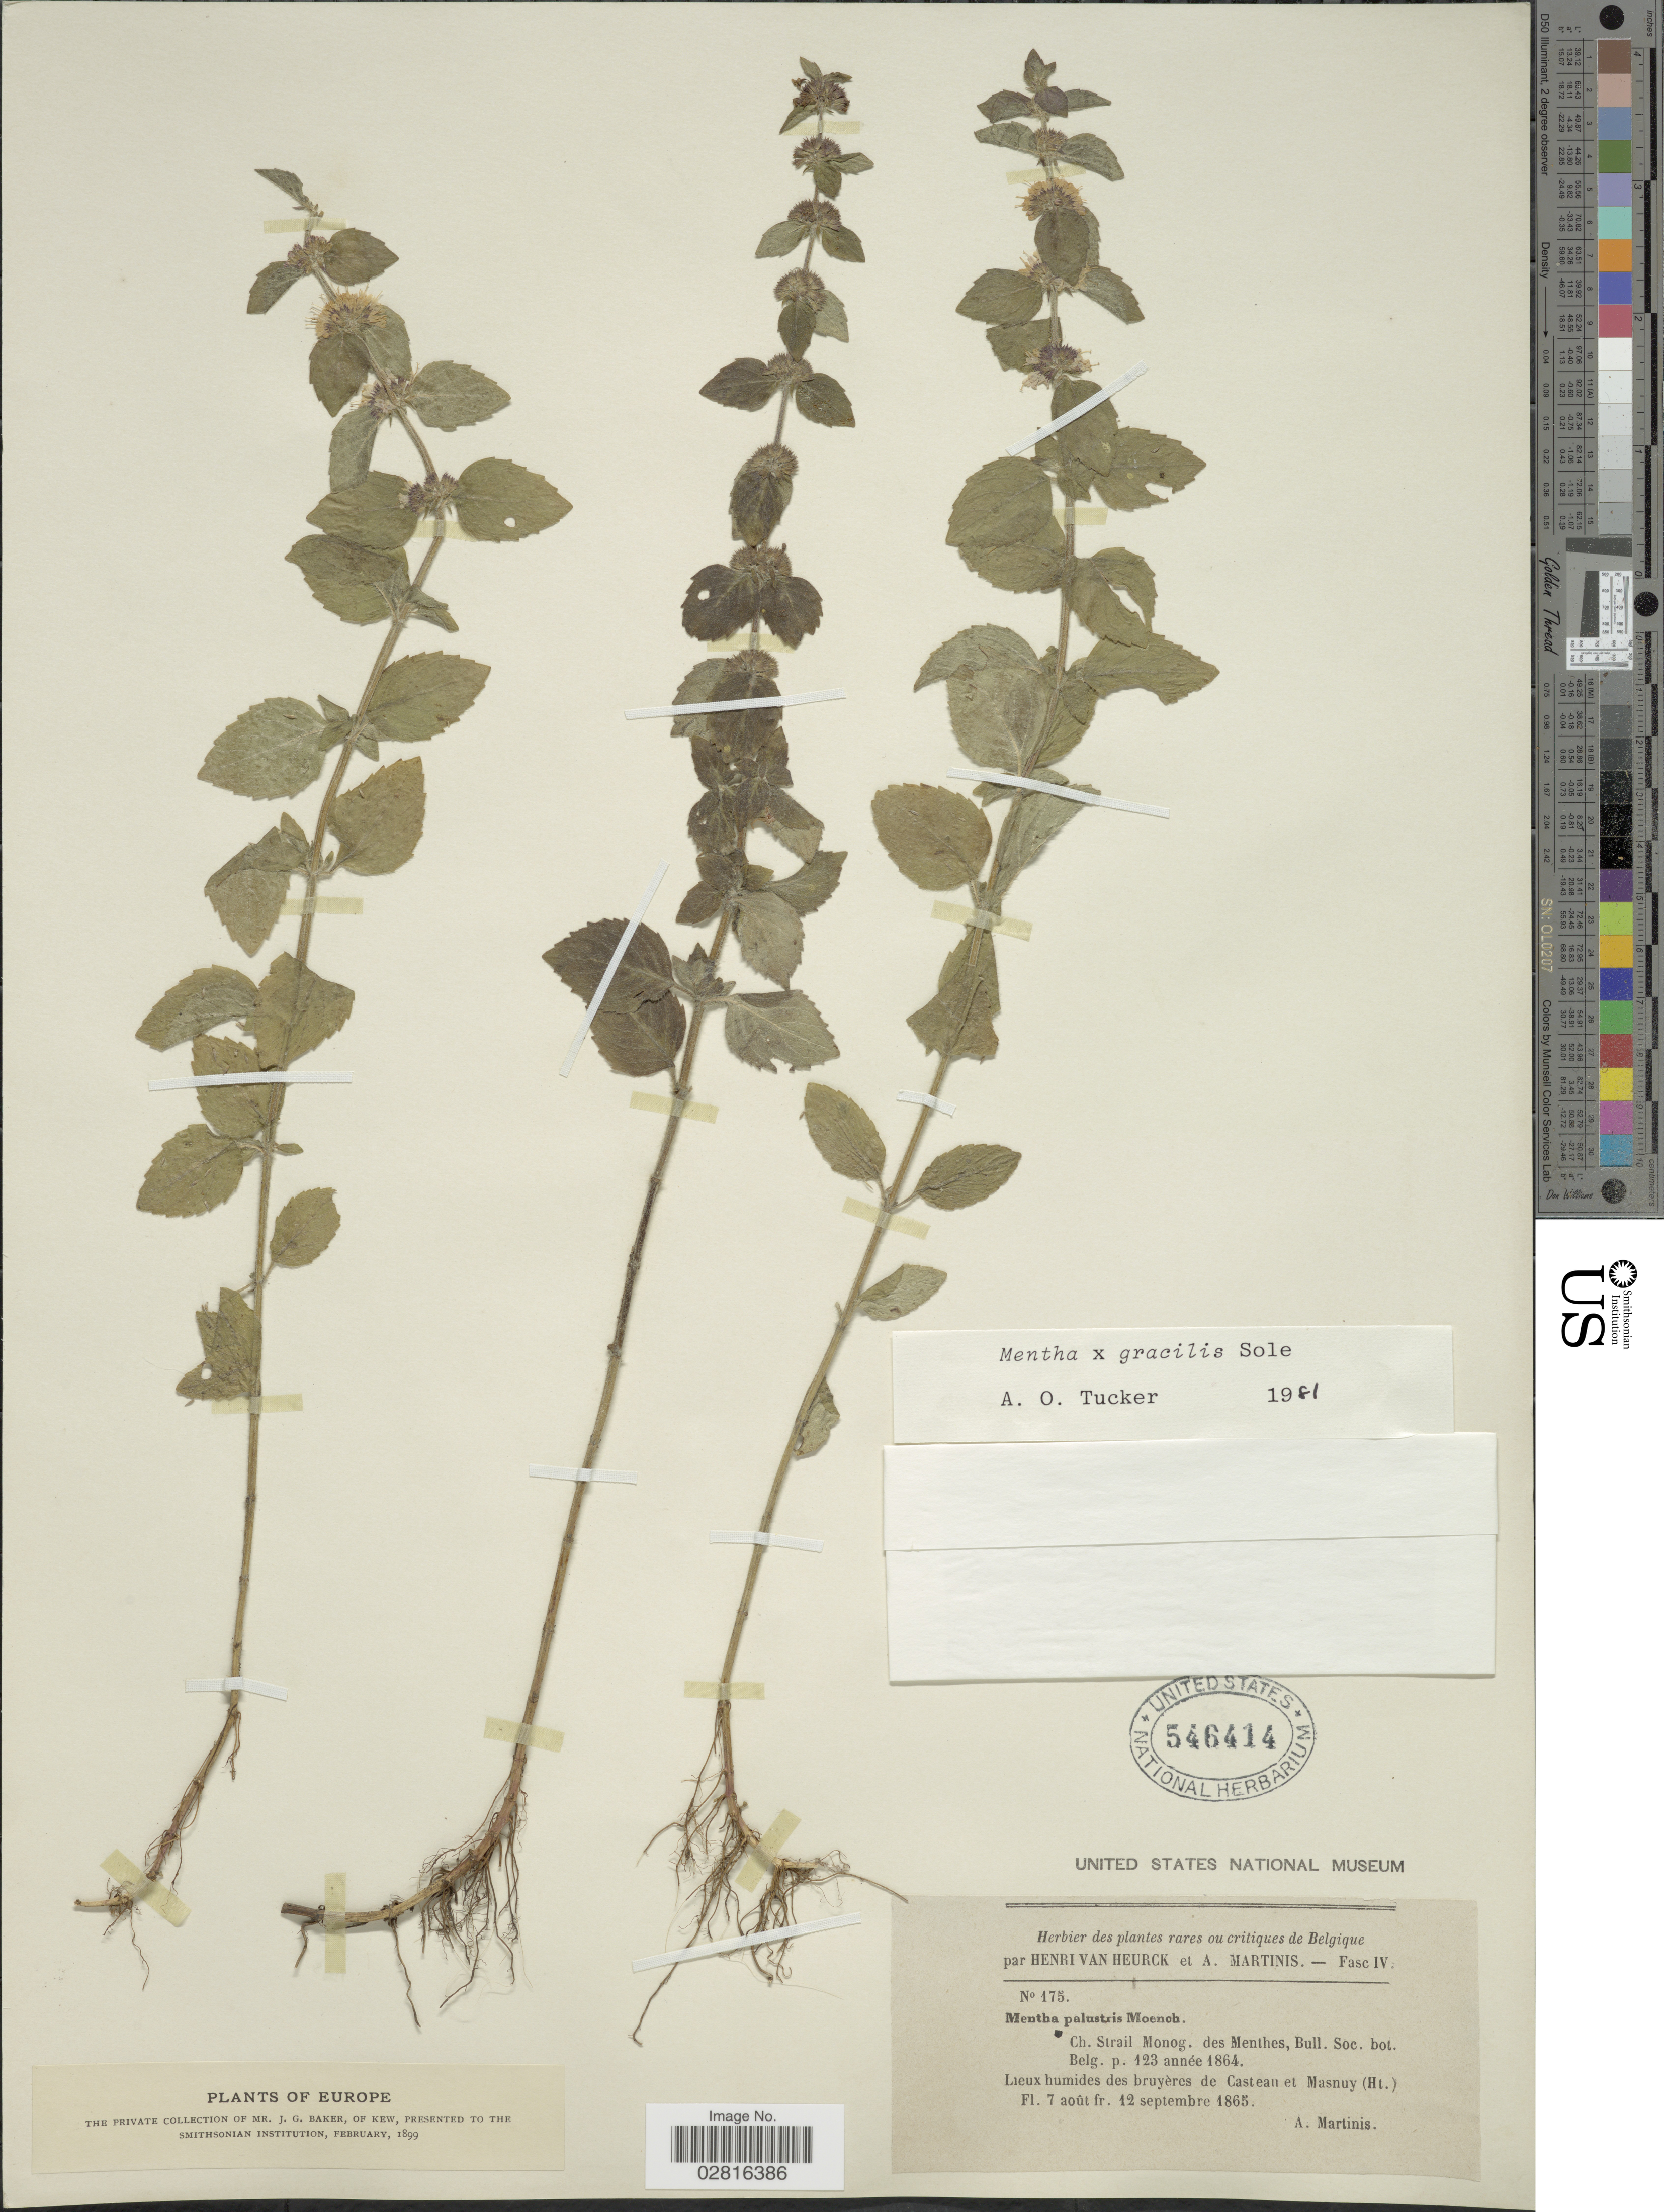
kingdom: Plantae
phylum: Tracheophyta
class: Magnoliopsida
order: Lamiales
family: Lamiaceae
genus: Mentha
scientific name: Mentha x gracilis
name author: Sole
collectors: A. Martinis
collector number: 175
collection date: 1865-08-07/1865-09-12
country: Belgium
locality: Lieux humides des bruyères de Casteau et Masnuy (Ht.) Europe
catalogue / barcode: US 546414